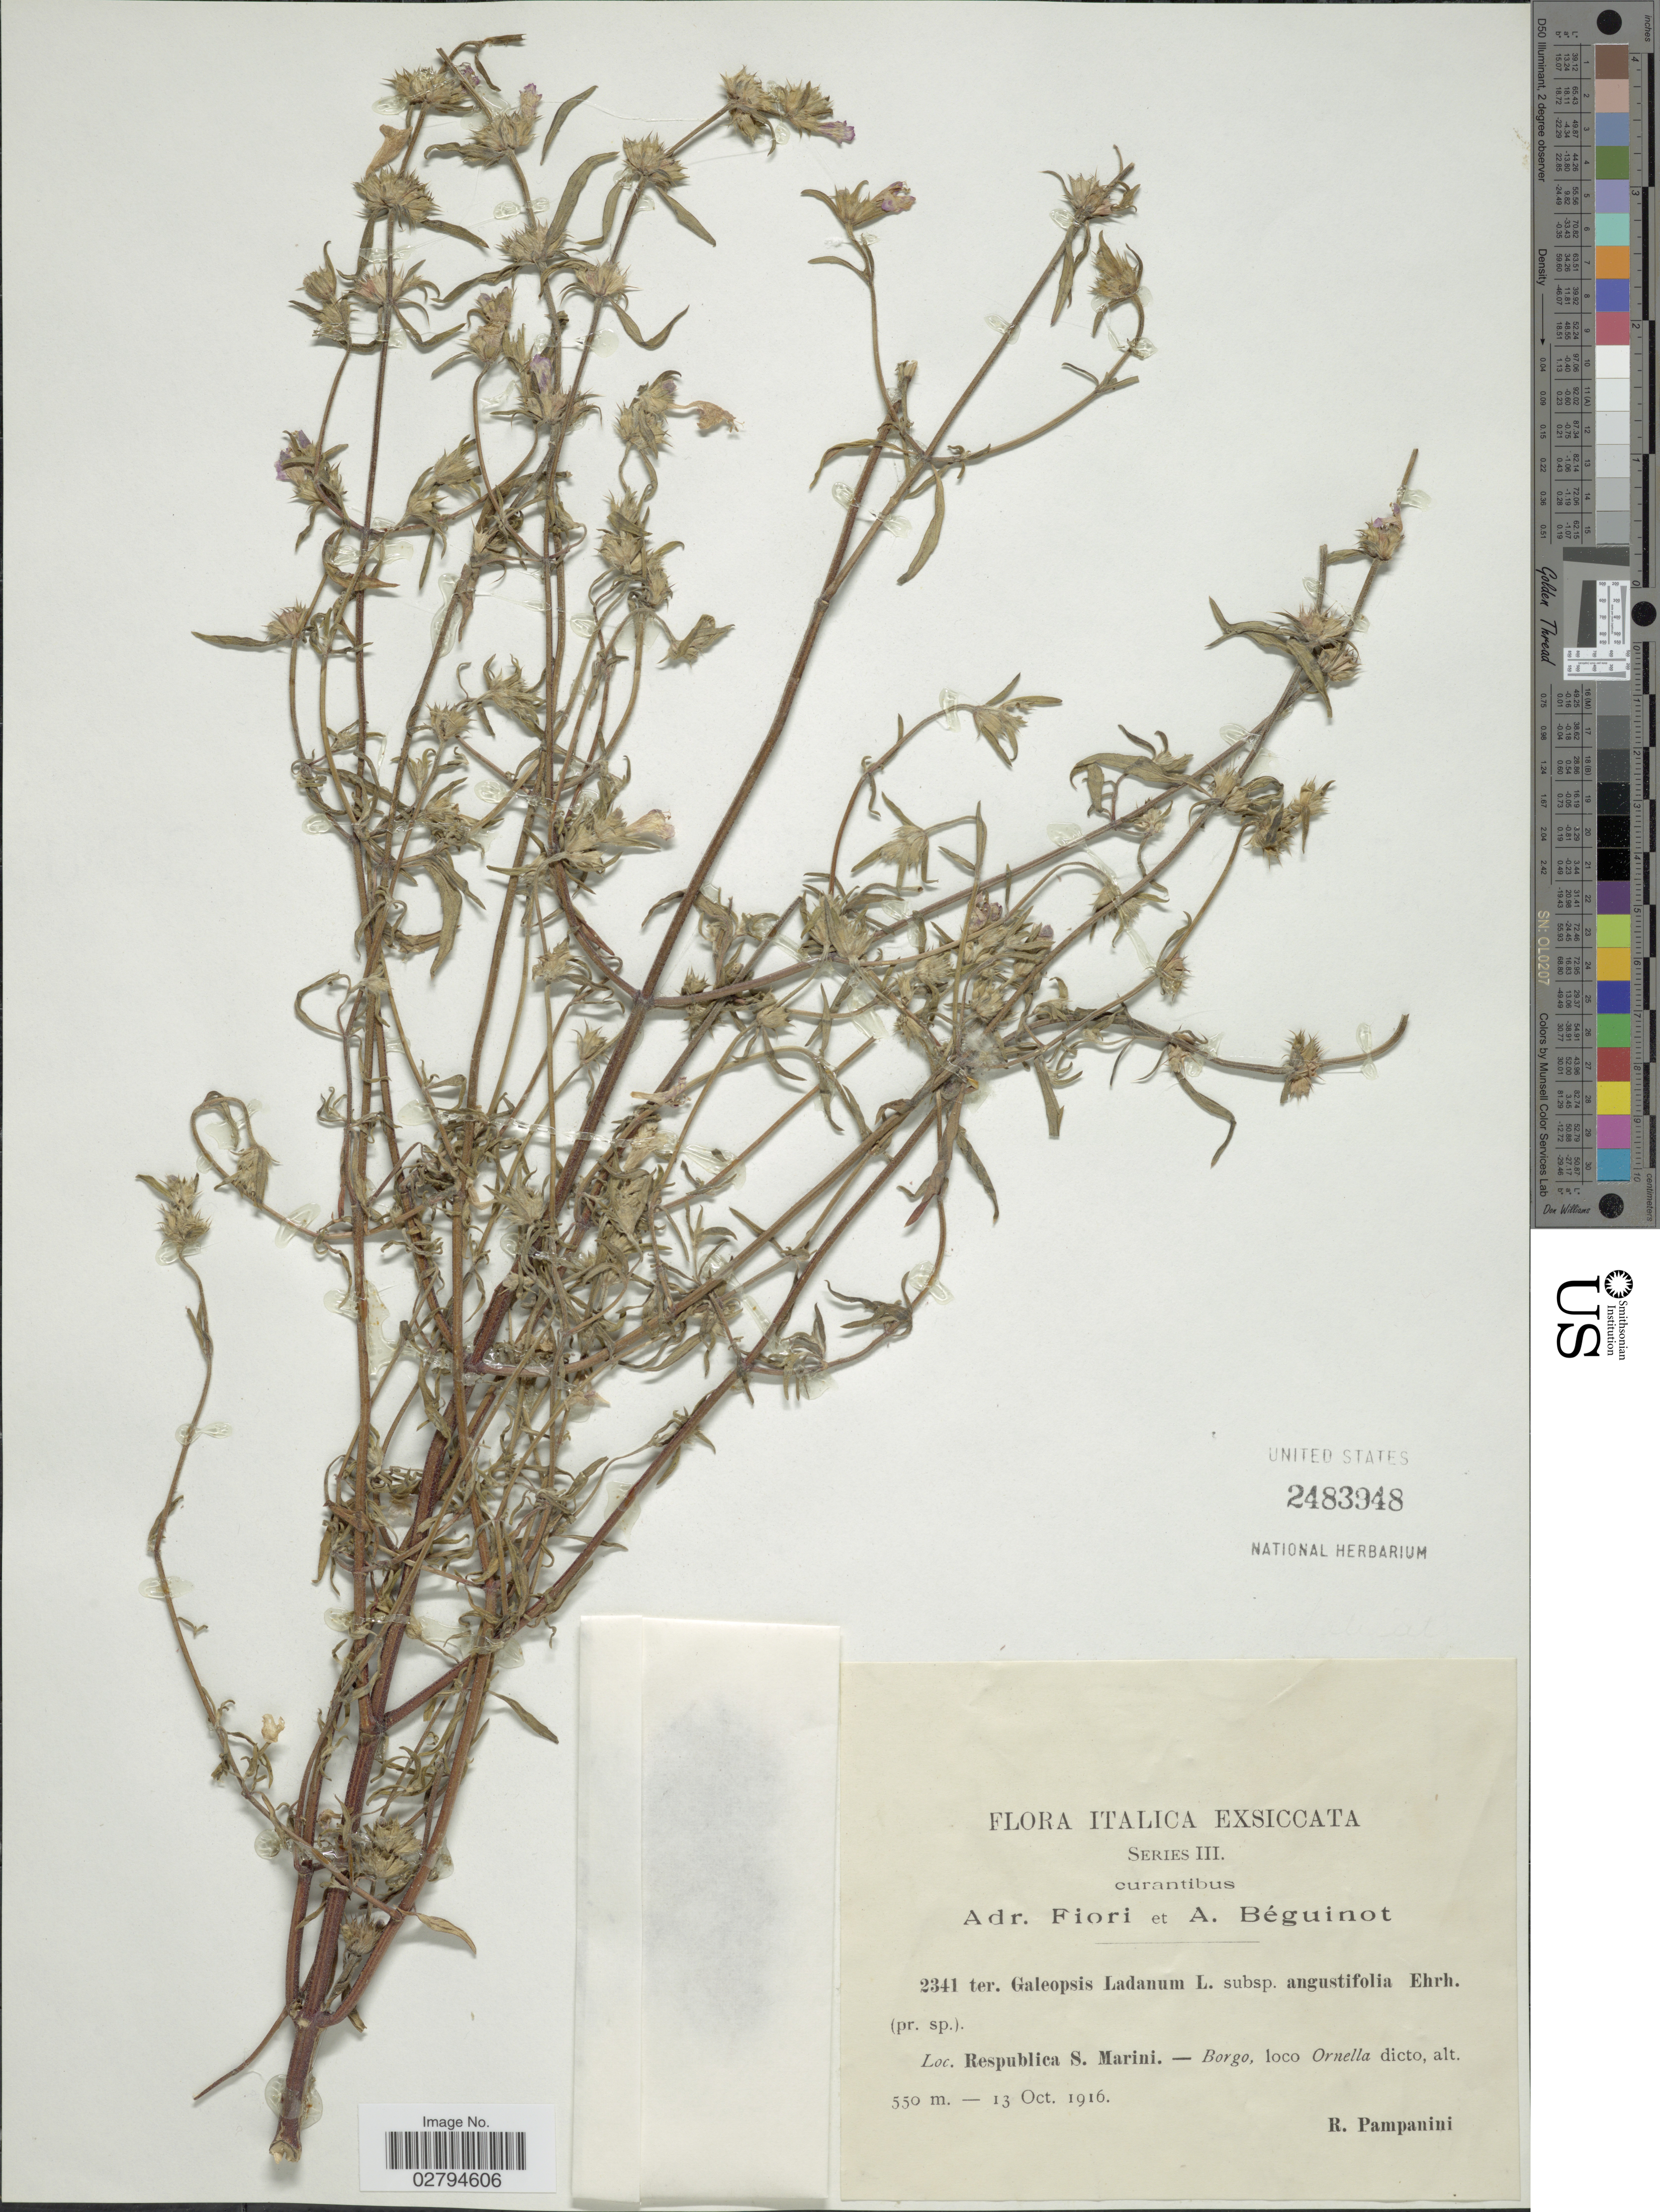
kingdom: Plantae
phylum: Tracheophyta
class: Magnoliopsida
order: Lamiales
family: Lamiaceae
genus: Galeopsis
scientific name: Galeopsis ladanum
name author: L.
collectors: R. Pampanini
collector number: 2341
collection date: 1916-10-13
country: Italy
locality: Respublica S. Marini. Borgo, loco Ornella dicto.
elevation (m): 550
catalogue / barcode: US 2483948